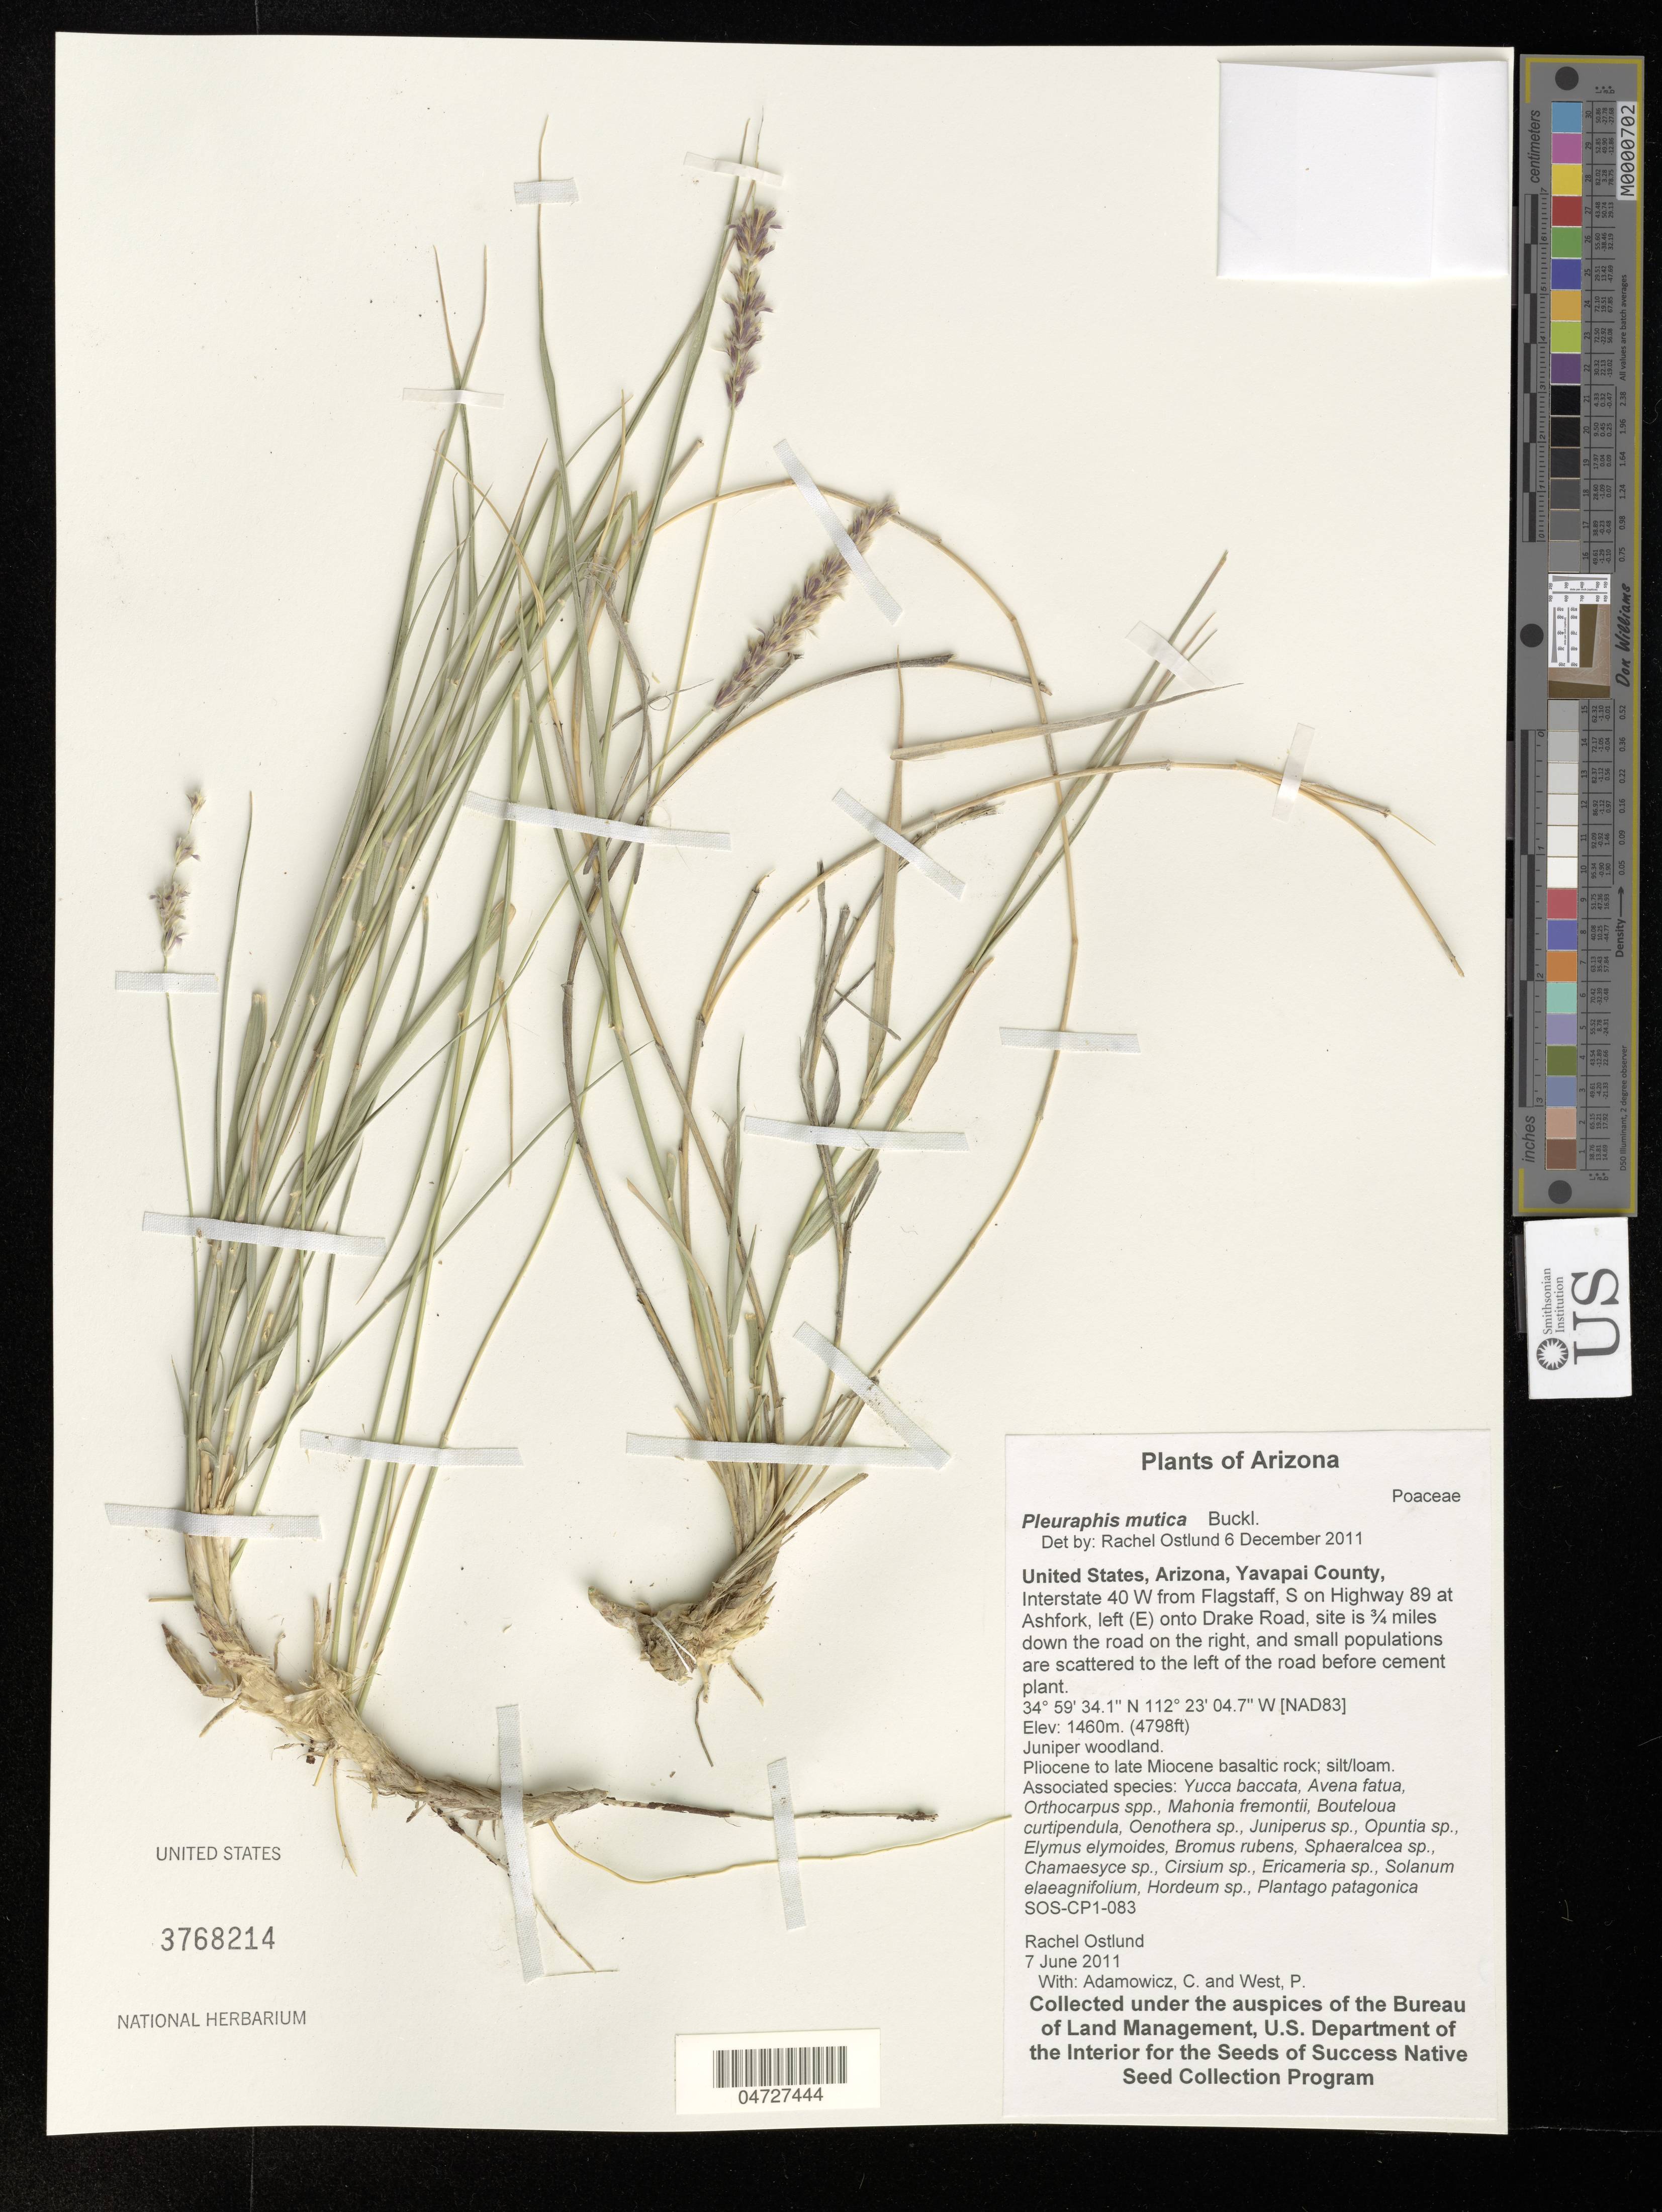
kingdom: Plantae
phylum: Tracheophyta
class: Liliopsida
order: Poales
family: Poaceae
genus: Pleuraphis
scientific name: Pleuraphis mutica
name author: Buckley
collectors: R. Ostlund, C. Adamowicz & P. West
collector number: SOS-CP1-083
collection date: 2011-06-07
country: United States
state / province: Arizona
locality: Yavapai County, Interstate 40 W from Flagstaff, S on Highway 89 at Ashfork, left (E) onto Drake Road, site is 3/4 miles down the road on the right, and small populations are scattered to the left of the road before cement plant.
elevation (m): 1460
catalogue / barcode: US 3768214